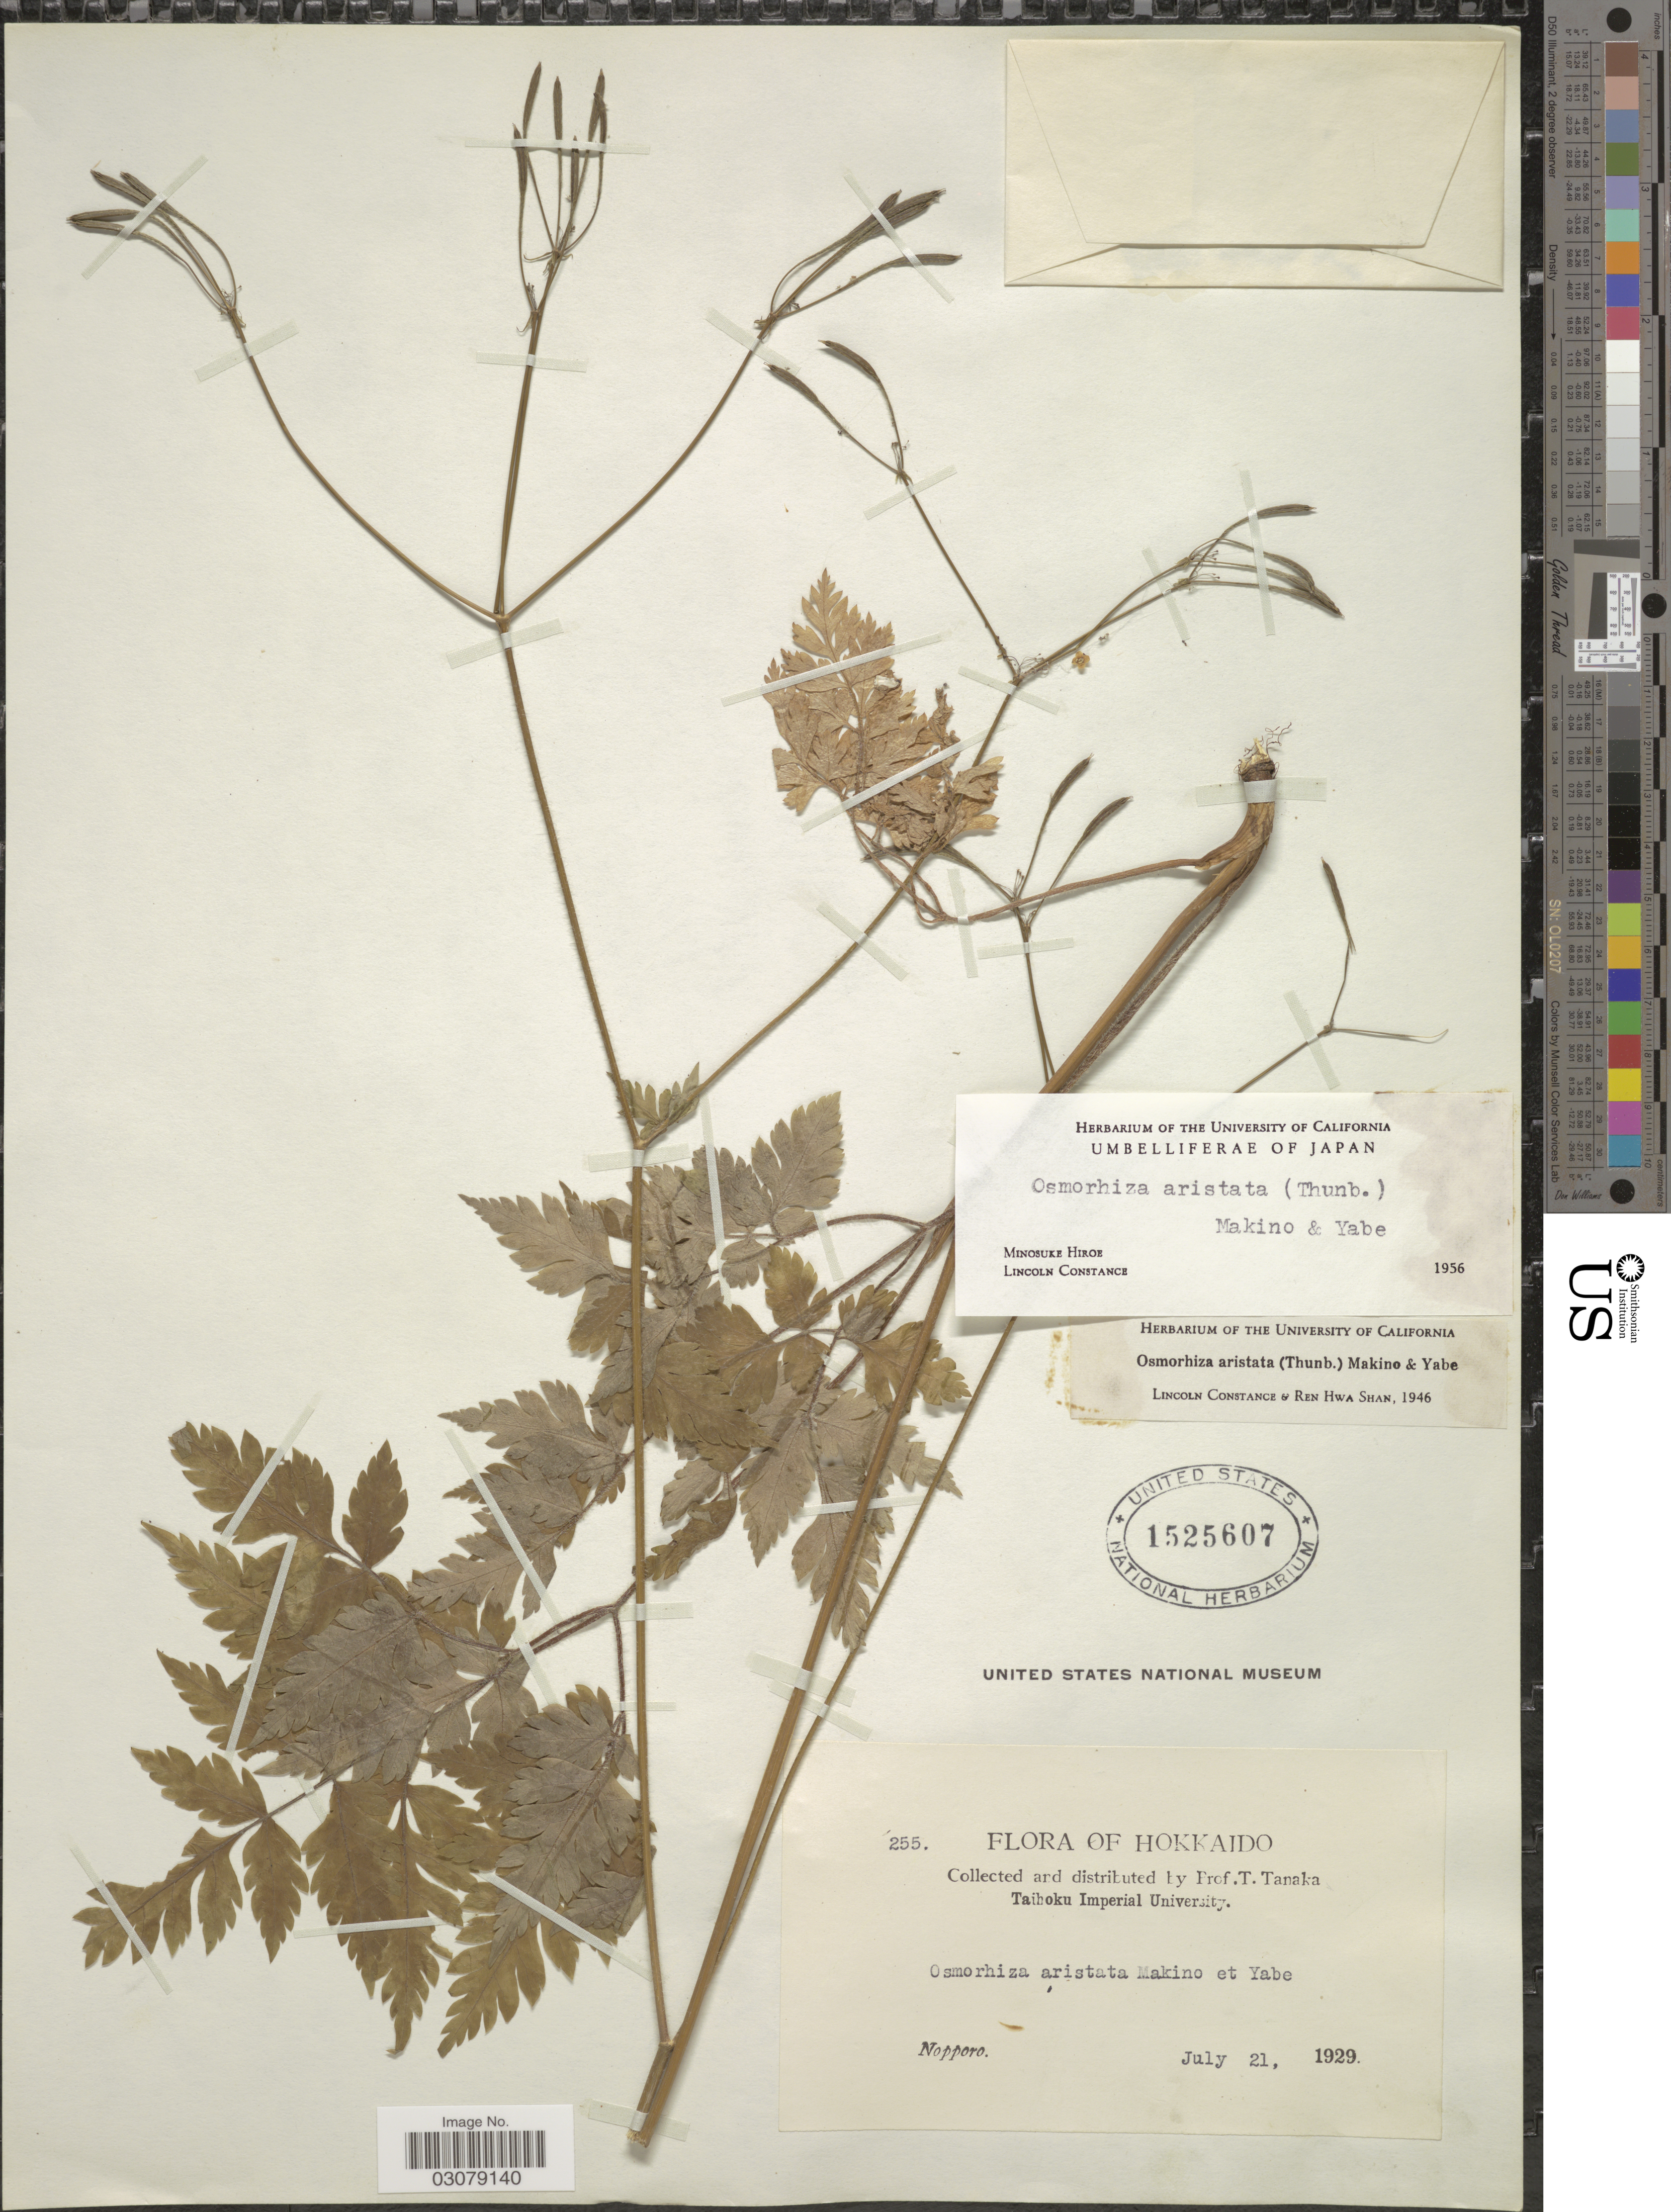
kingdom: Plantae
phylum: Tracheophyta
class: Magnoliopsida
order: Apiales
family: Apiaceae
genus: Osmorhiza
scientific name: Osmorhiza aristata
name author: (Thunb.) Rydb.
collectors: T. Tanaka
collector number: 255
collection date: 1929-07-21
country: Japan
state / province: Hokkaidō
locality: Nopporo.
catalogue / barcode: US 1525607